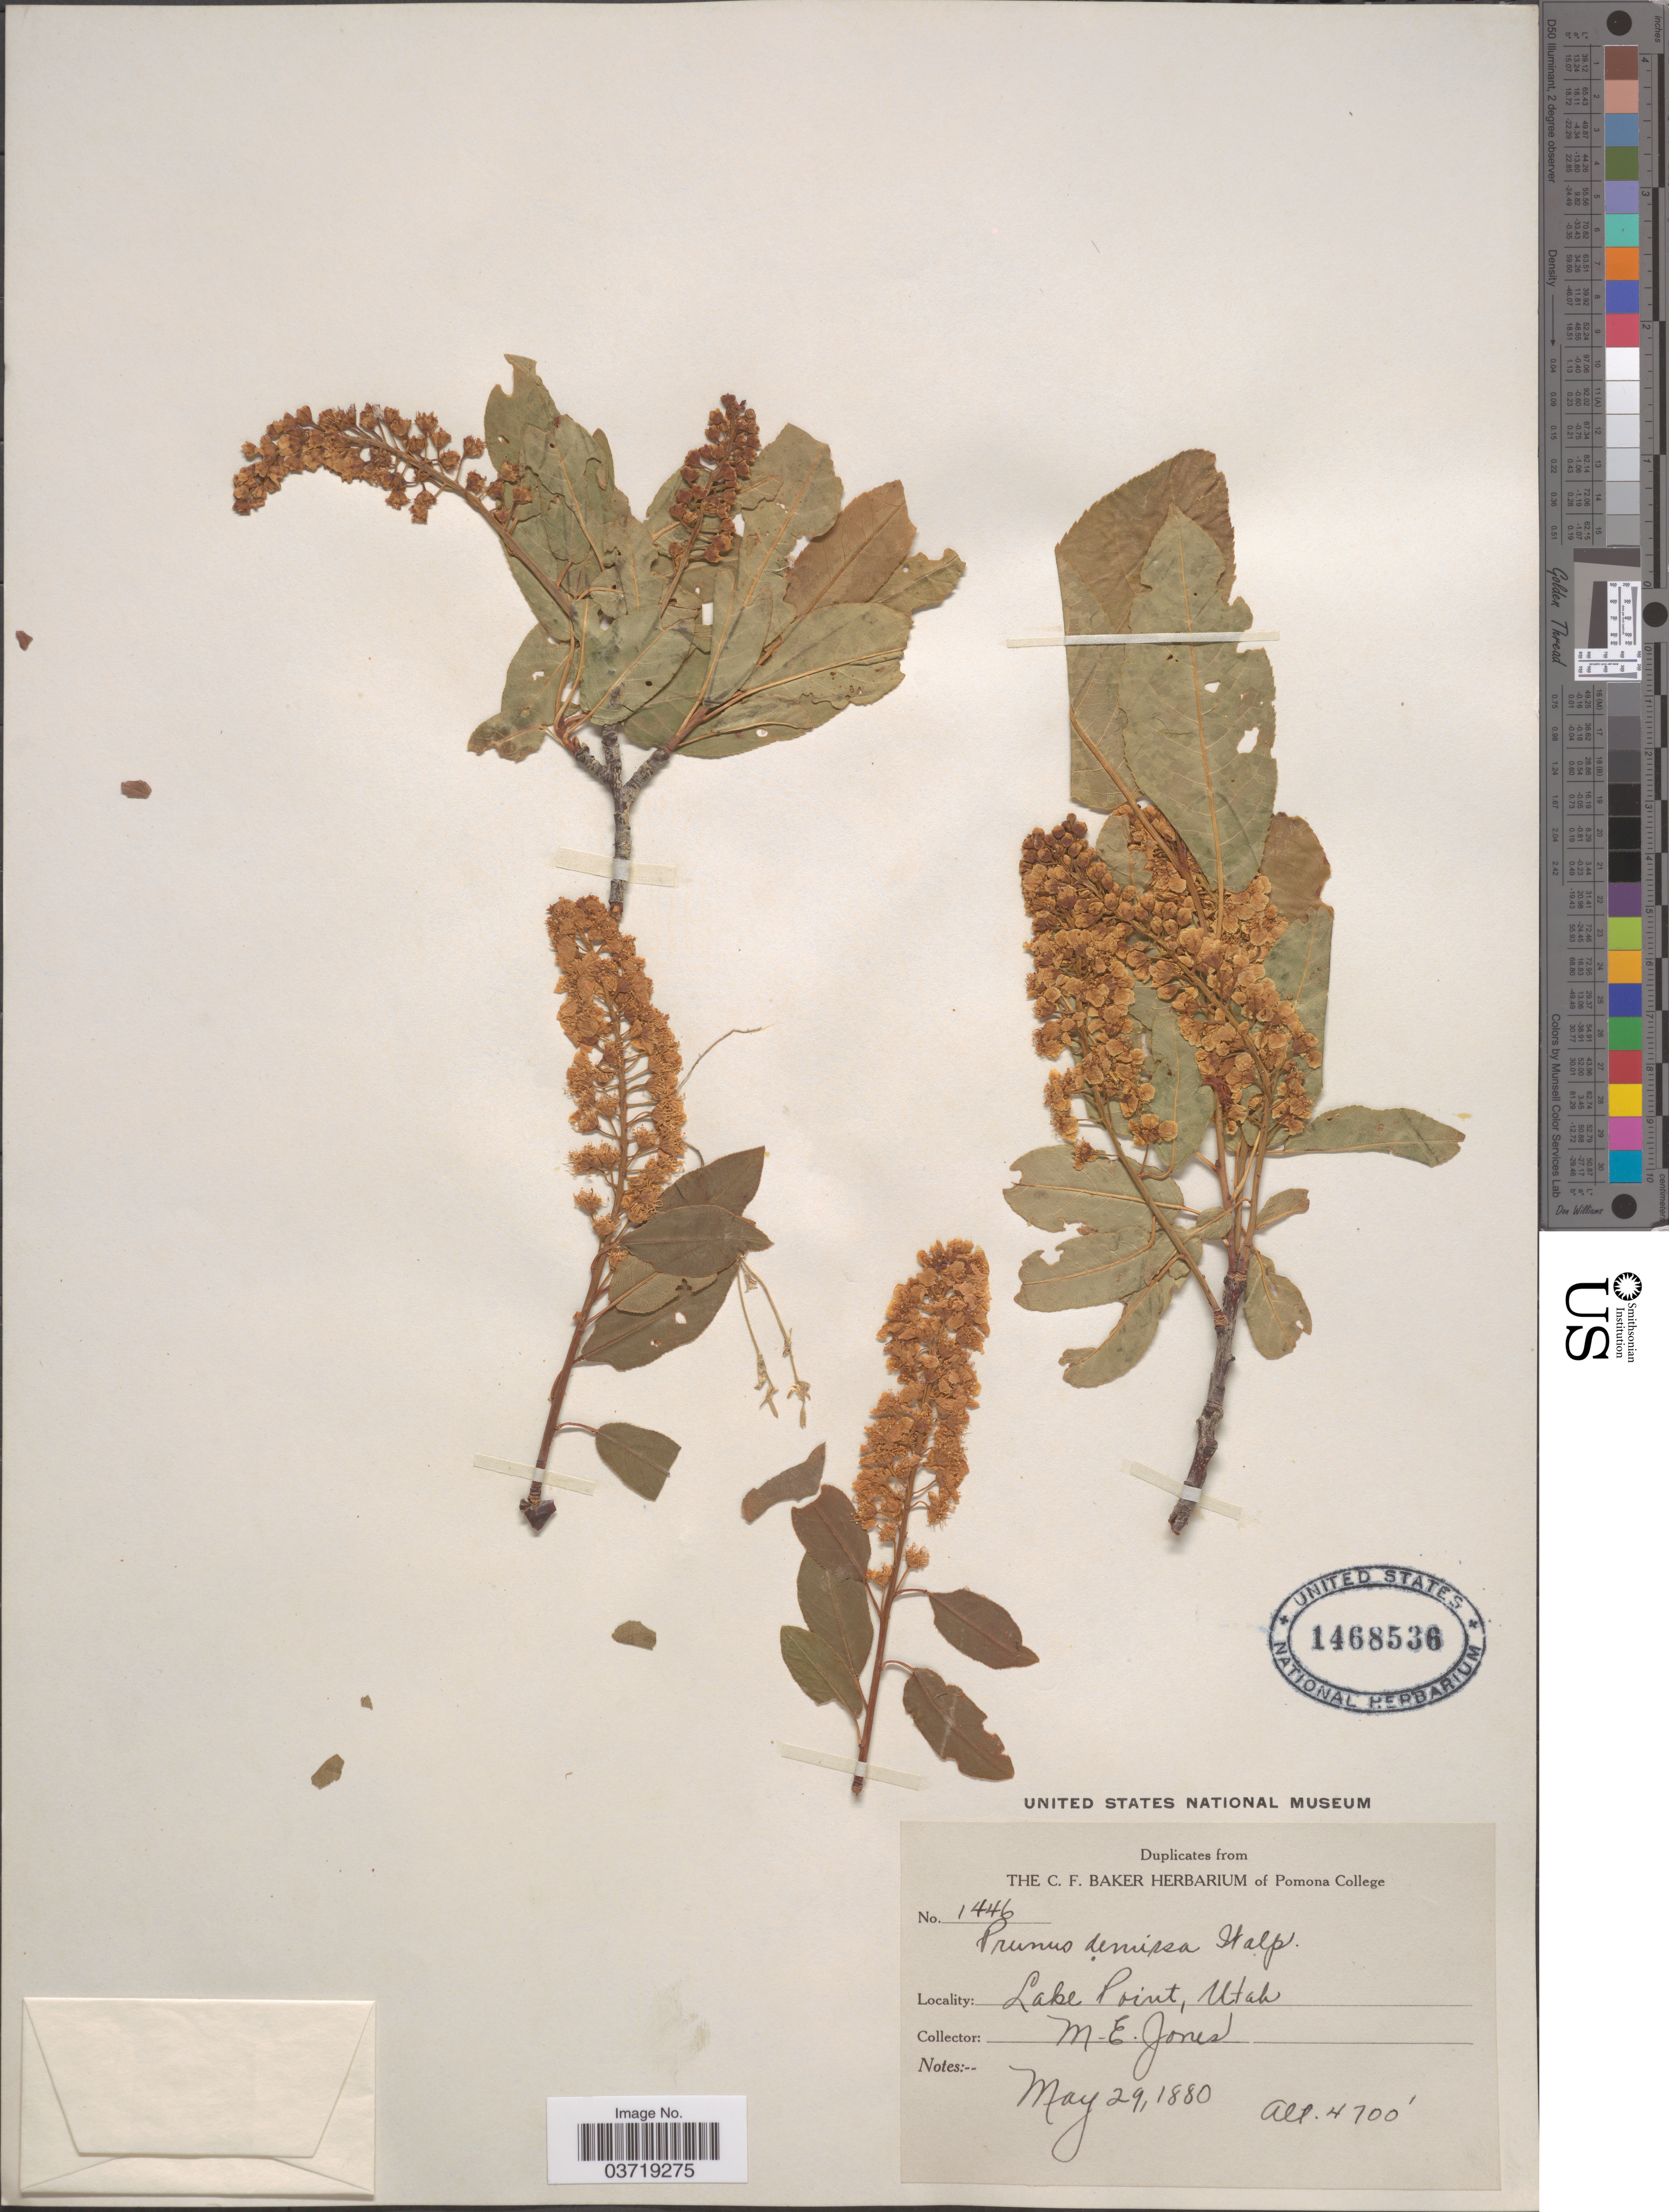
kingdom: Plantae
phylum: Tracheophyta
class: Magnoliopsida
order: Rosales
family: Rosaceae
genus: Prunus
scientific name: Prunus virginiana var. demissa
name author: (Nutt.) Torr.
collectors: M. E. Jones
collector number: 1446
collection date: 1880-05-29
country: United States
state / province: Utah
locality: Lake Point.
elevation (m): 1433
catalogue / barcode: US 1468536